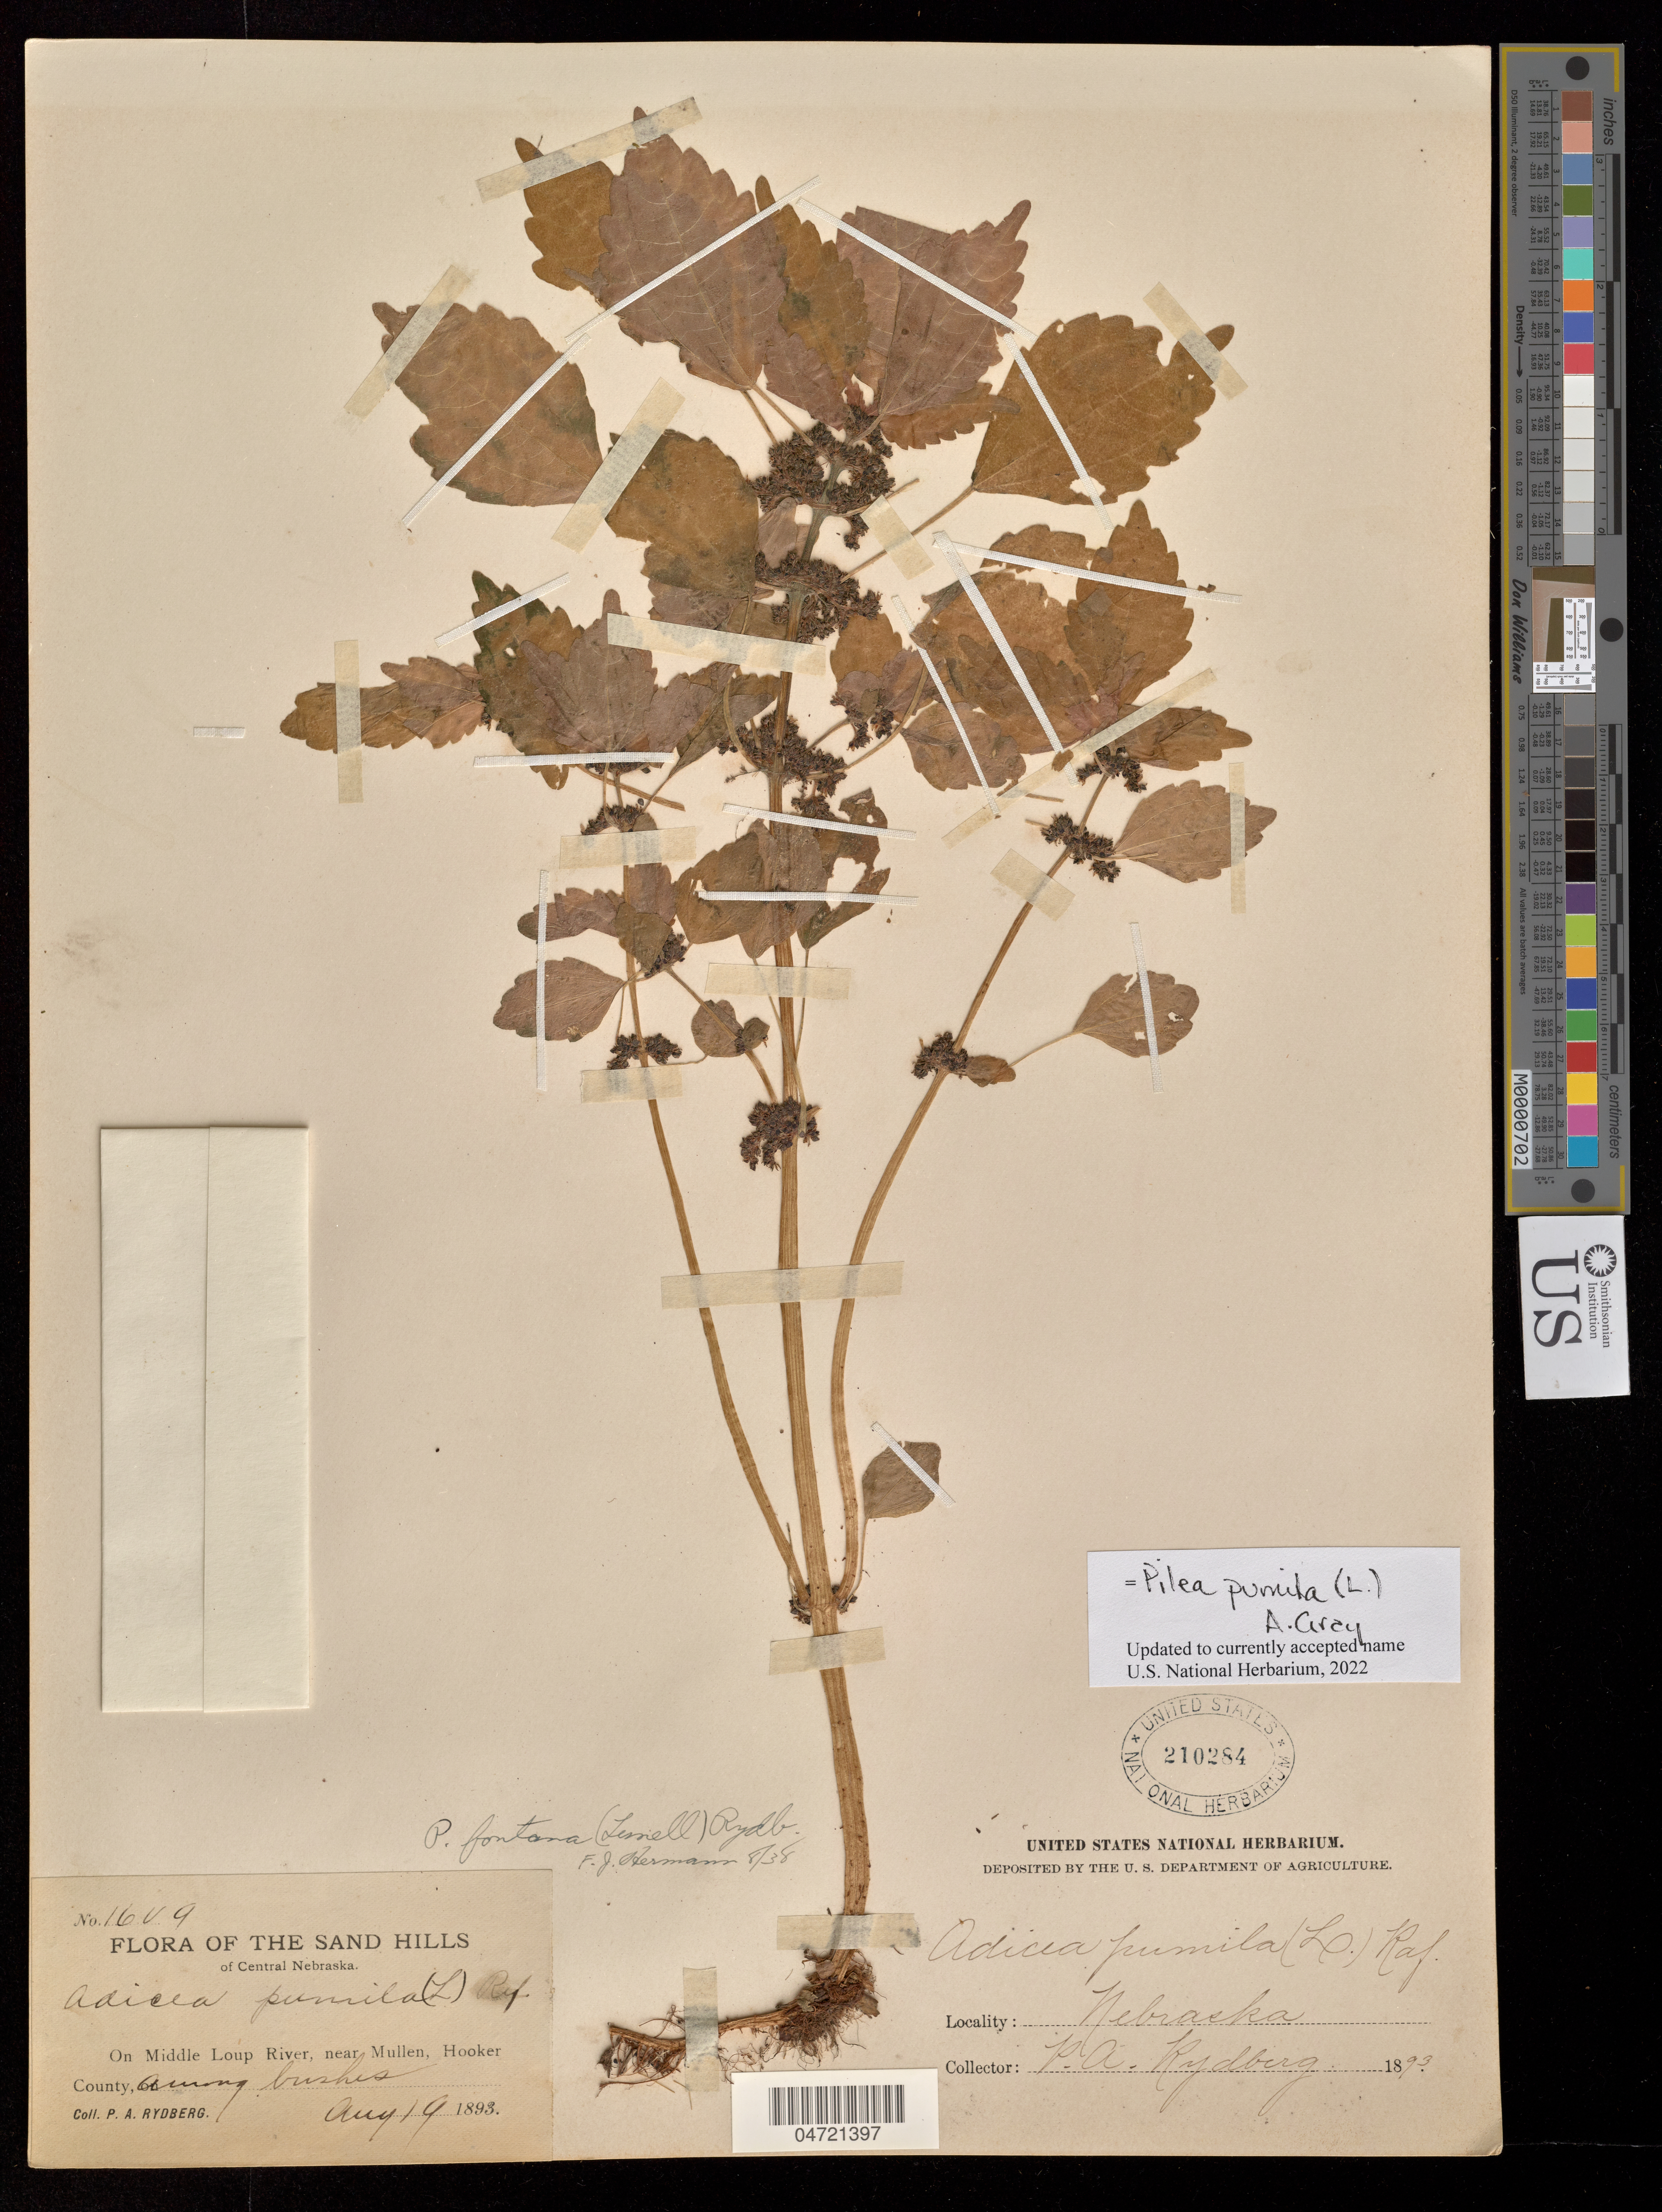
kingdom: Plantae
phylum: Tracheophyta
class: Magnoliopsida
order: Rosales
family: Urticaceae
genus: Pilea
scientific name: Pilea pumila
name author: (L.) A. Gray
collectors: P. A. Rydberg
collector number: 1609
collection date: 1893-08-19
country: United States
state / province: Nebraska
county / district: Hooker County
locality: The Sand Hills of Central Nebraska. On Middle Loup River, near Mullen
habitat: Amoung bushes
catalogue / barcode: US 210284